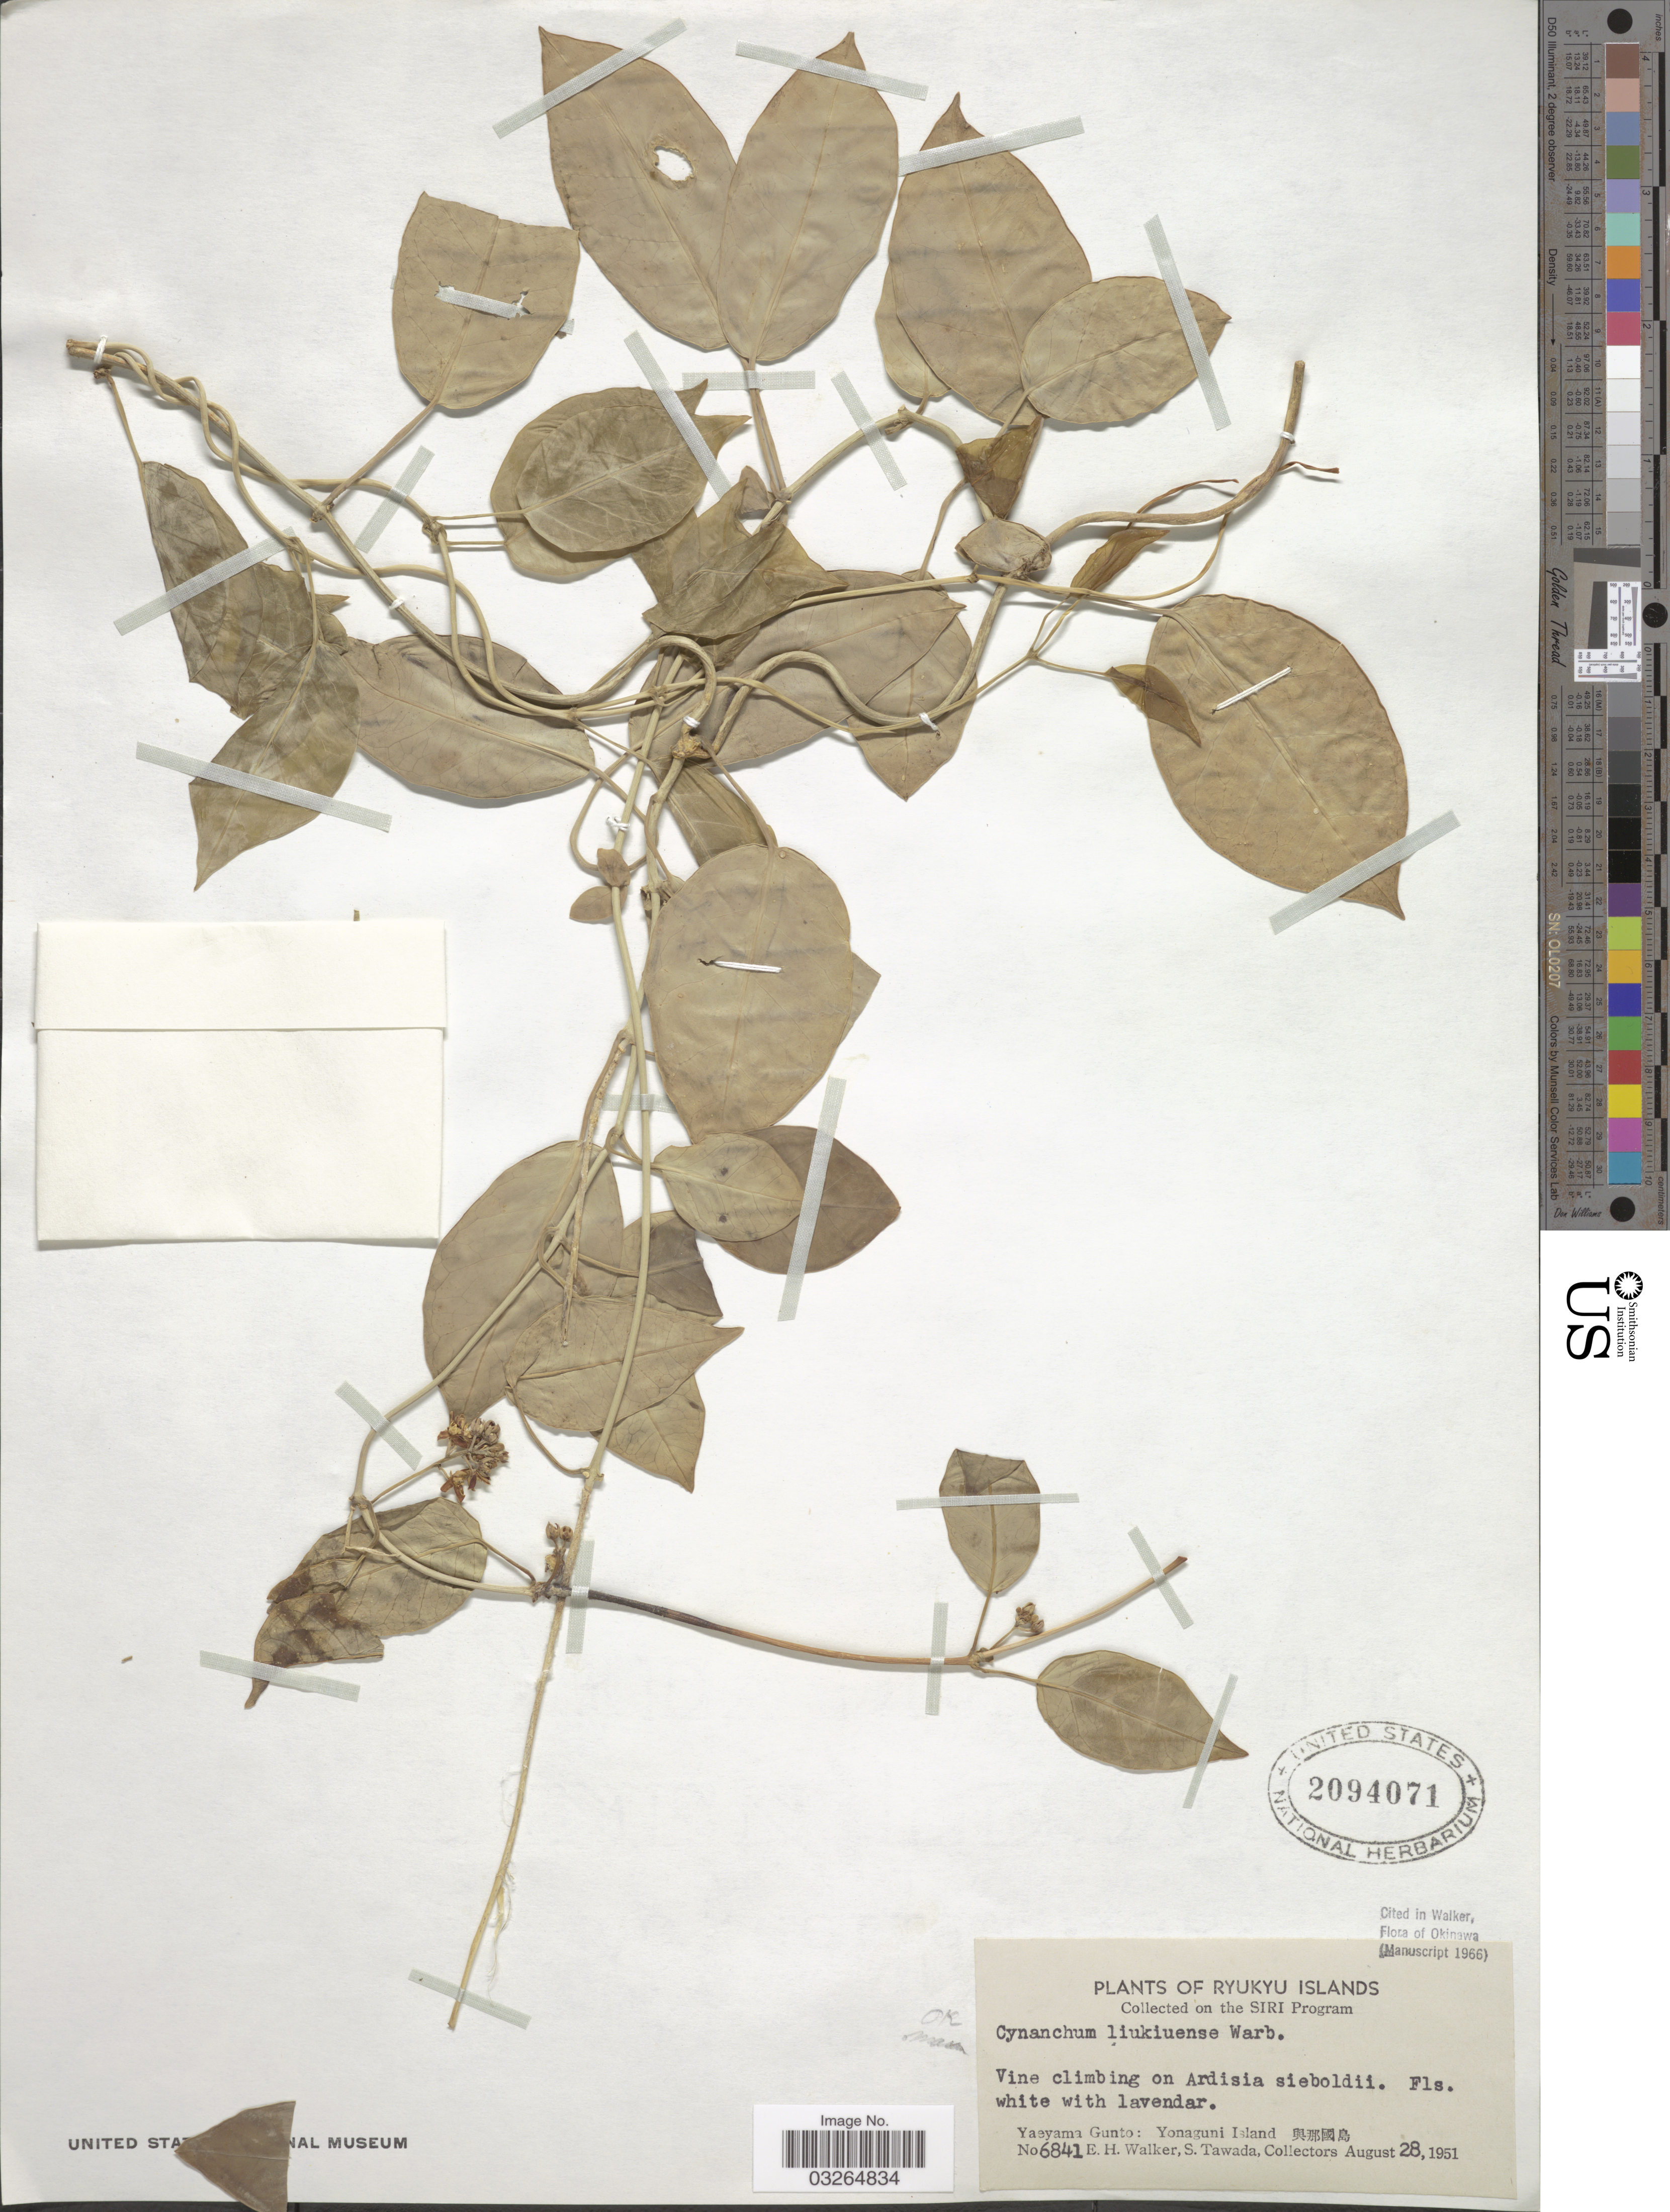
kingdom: Plantae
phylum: Tracheophyta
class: Magnoliopsida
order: Gentianales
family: Apocynaceae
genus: Cynanchum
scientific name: Cynanchum liukiuense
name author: Warb.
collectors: E. H. Walker & S. Tawada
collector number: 6841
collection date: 1951-08-28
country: Japan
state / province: Okinawa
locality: Ryukyu Islands. Yaeyama Gunto: Yonaguni Island X.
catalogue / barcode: US 2094071